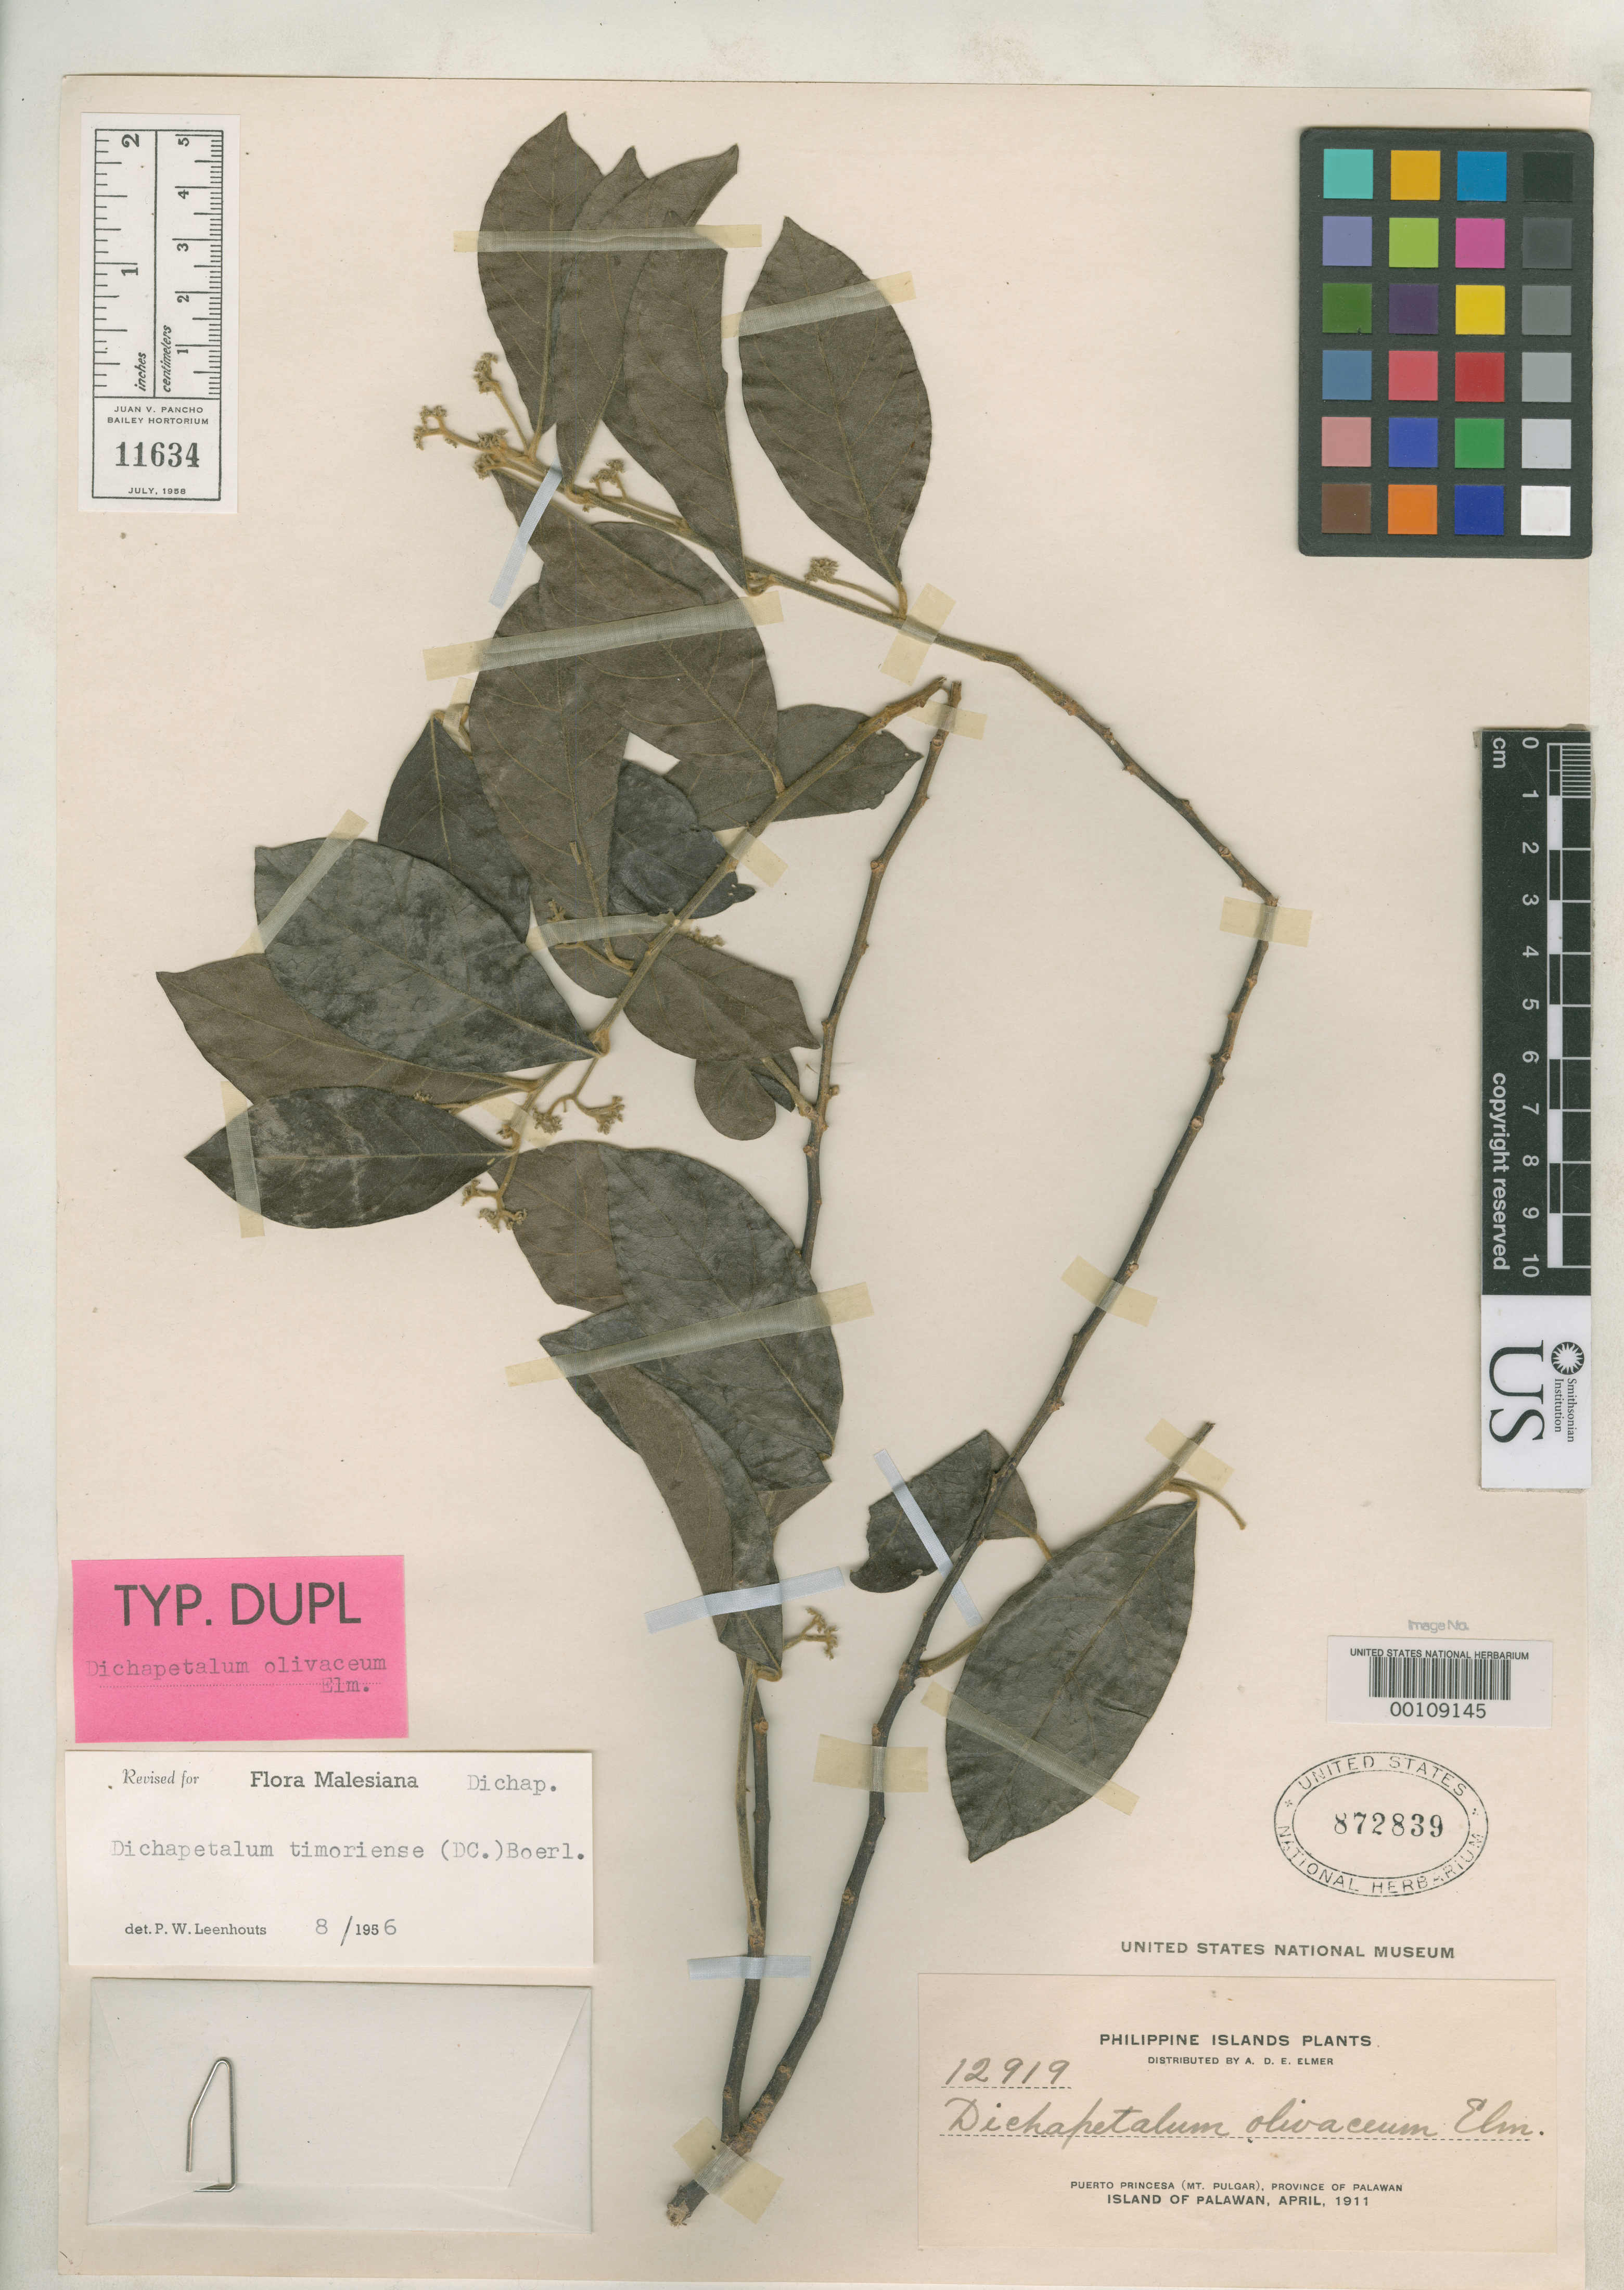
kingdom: Plantae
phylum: Tracheophyta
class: Magnoliopsida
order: Malpighiales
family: Dichapetalaceae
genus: Dichapetalum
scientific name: Dichapetalum olivaceum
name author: Elmer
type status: Isotype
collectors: A. D. E. Elmer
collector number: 12919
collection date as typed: Apr 1911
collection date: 1911-04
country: Philippines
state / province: Mimaropa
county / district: Palawan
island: Palawan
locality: Puerto Princesa, Mt. Pulgar.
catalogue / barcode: US 872839